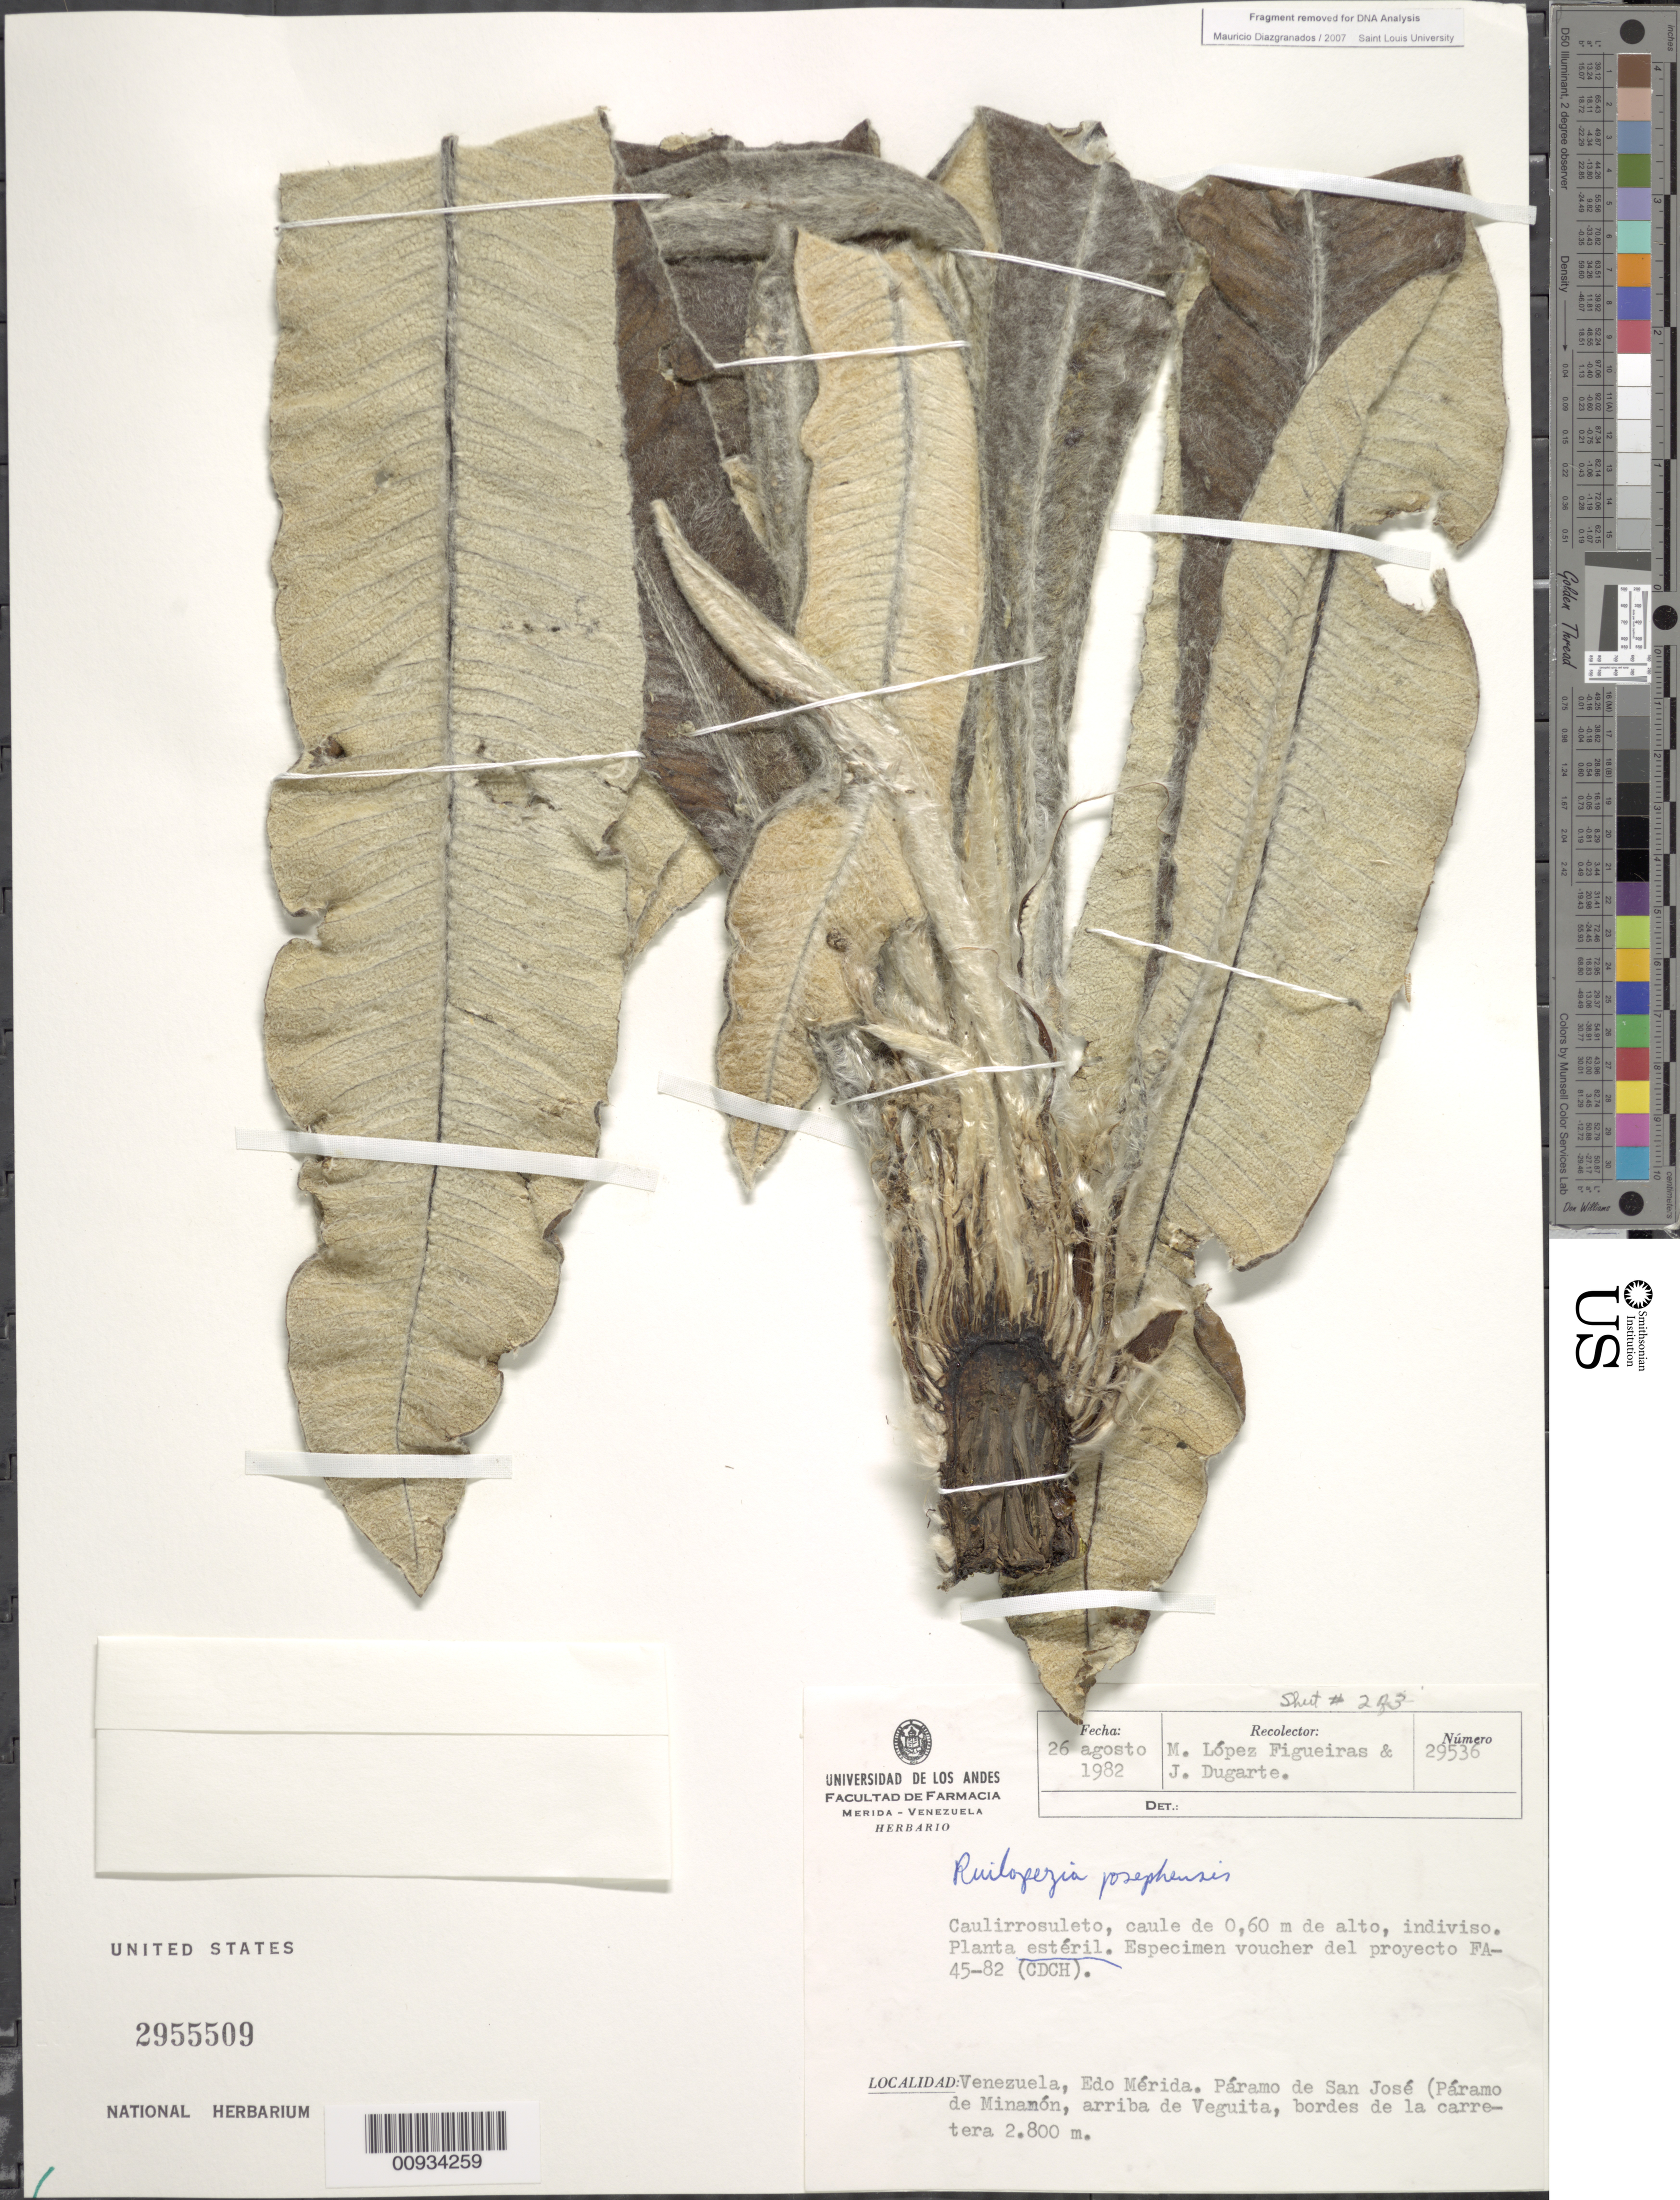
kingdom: Plantae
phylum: Tracheophyta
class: Magnoliopsida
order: Asterales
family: Asteraceae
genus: Ruilopezia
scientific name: Ruilopezia josephensis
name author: (Cuatrec.) Cuatrec.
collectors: M. López Figueiras & J. Dugarte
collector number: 29537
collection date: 1982-08-26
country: Venezuela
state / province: Mérida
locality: Páramo de San José. Páramo de San José (Páramo de Minanón), arriba de Veguita, bordes de la carretera.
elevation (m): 2800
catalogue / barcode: US 2955509